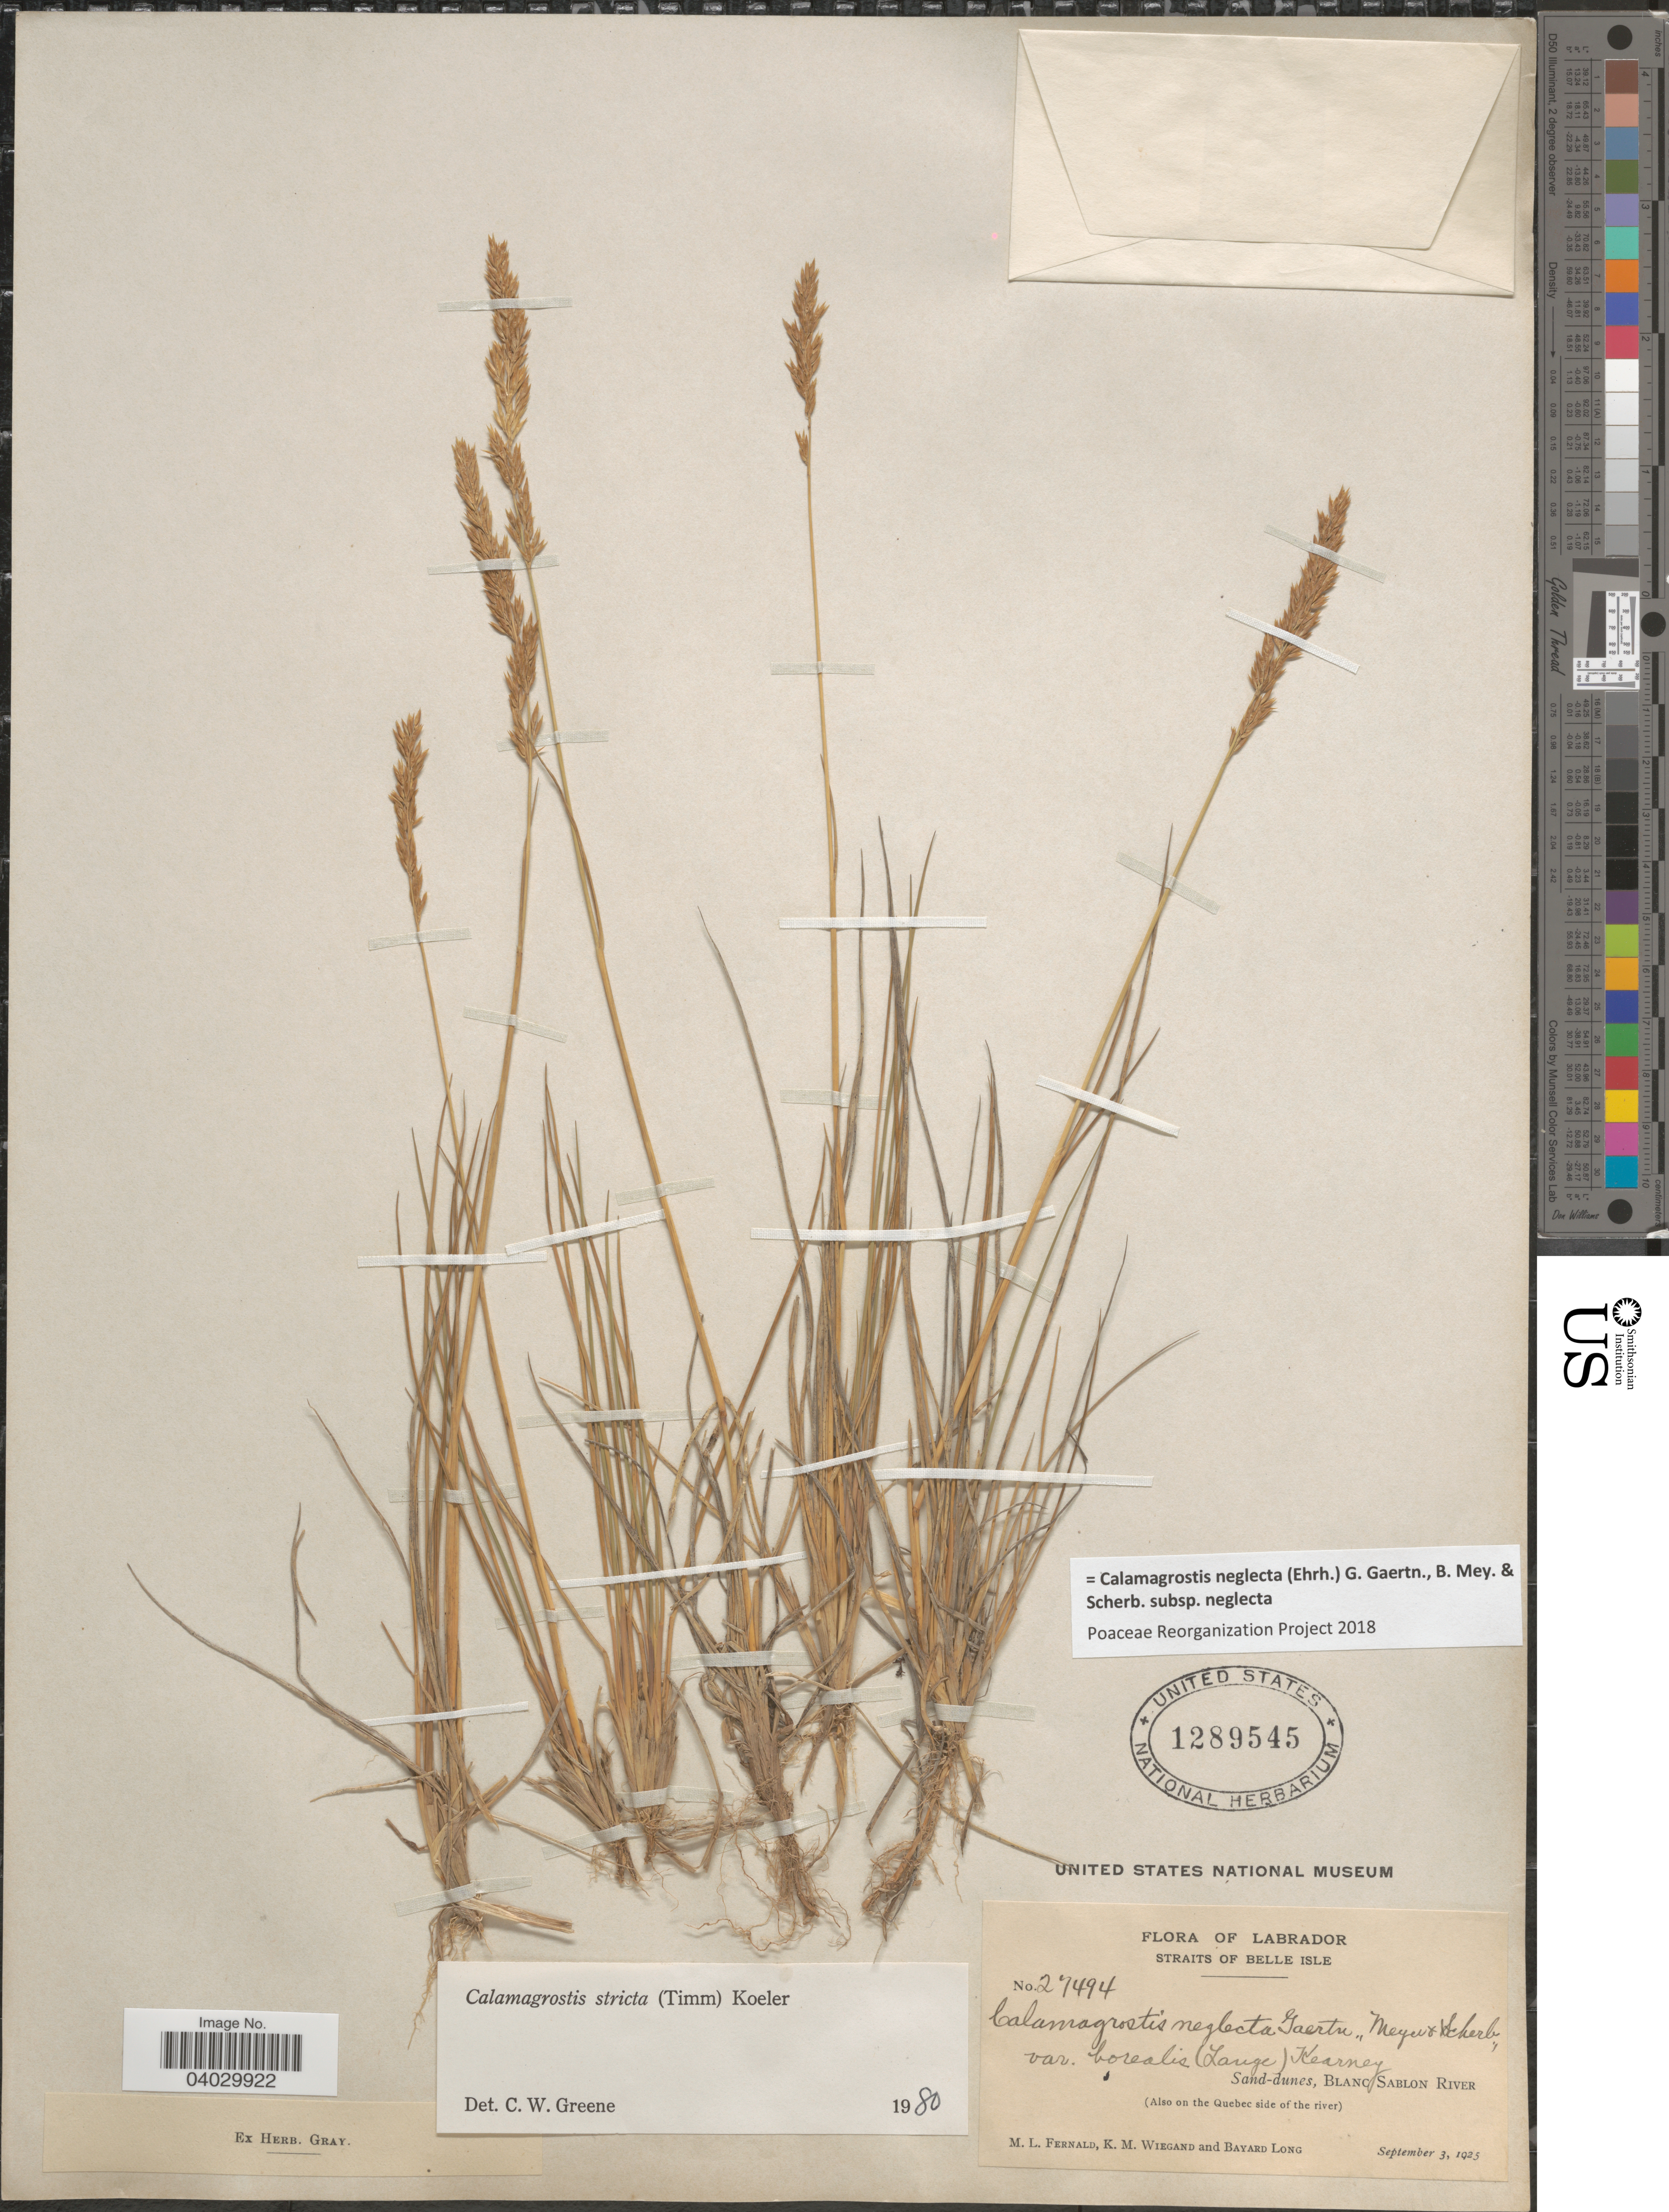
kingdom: Plantae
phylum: Tracheophyta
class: Liliopsida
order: Poales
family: Poaceae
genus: Calamagrostis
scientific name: Calamagrostis neglecta subsp. neglecta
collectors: M. L. Fernald, K. M. Wiegand & B. Long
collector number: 27494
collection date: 1925-09-03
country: Canada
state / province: Newfoundland and Labrador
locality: Labrador. Straits of Belle Isle. Sand-dunes, Blanc Sablon River (Also on the Quebec side of the river).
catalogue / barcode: US 1289545